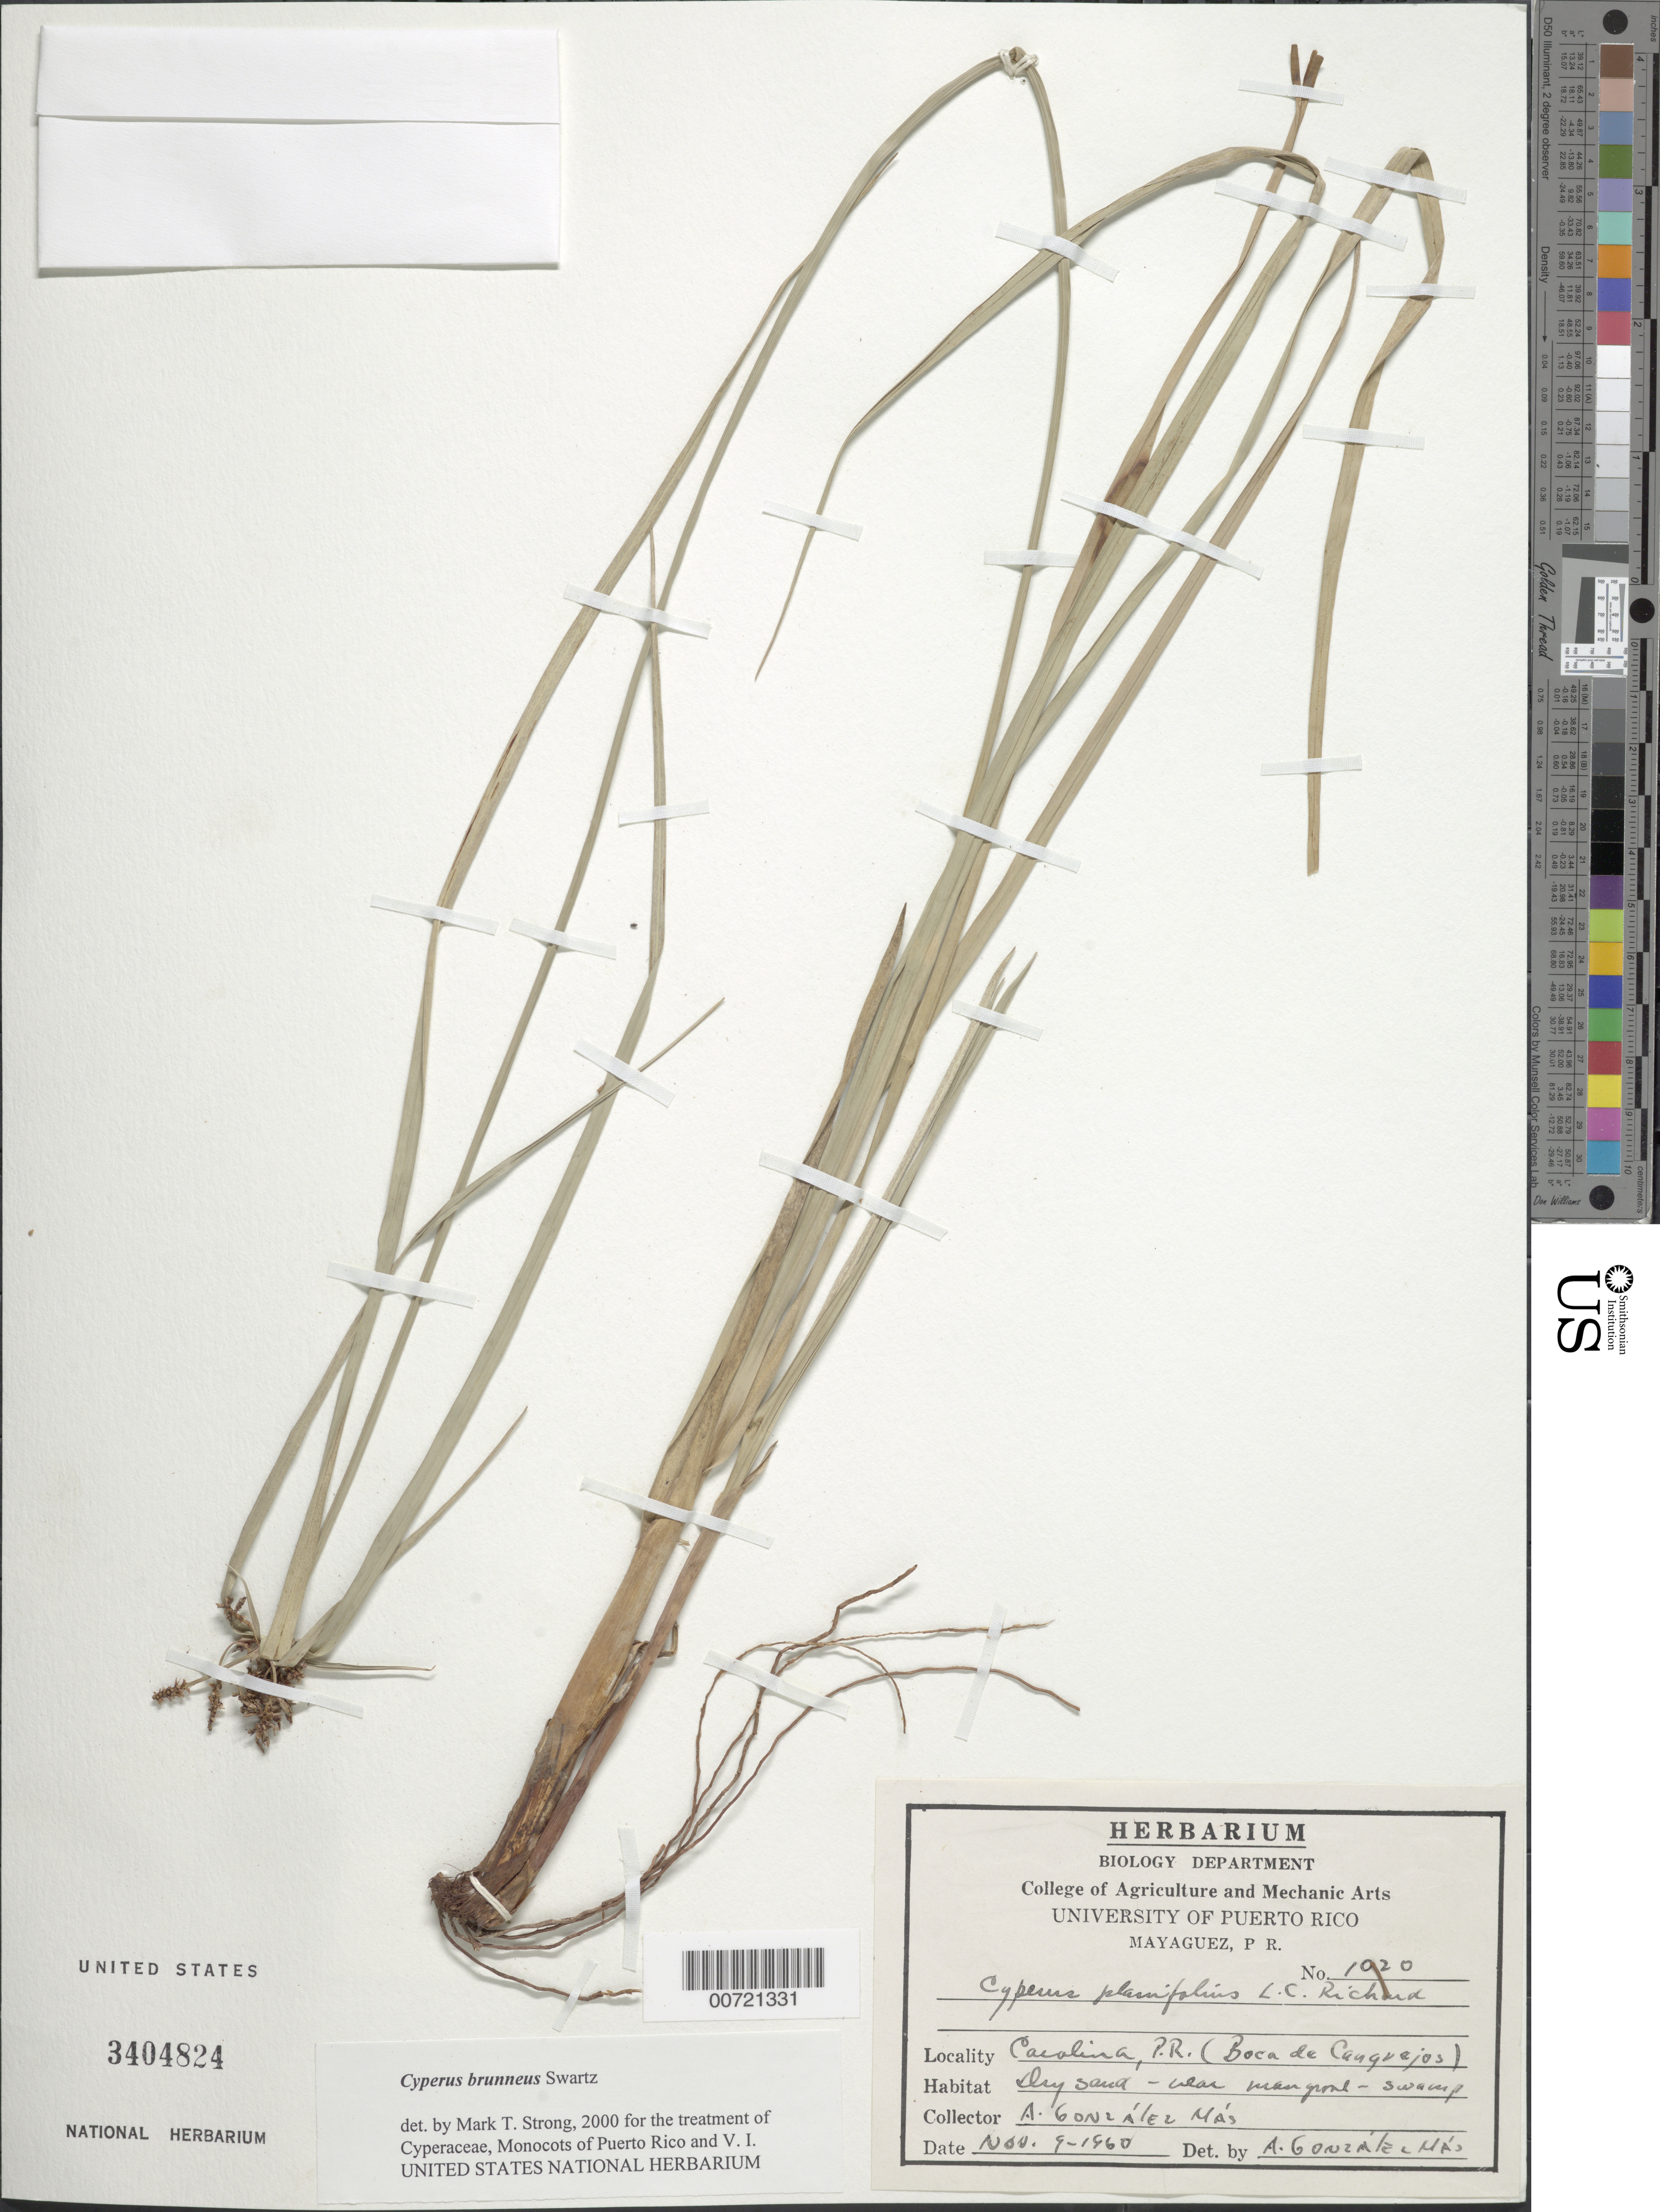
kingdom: Plantae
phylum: Tracheophyta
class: Liliopsida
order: Poales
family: Cyperaceae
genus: Cyperus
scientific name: Cyperus brunneus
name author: Sw.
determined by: Strong, M. T., (US), Smithsonian Institution - National Museum of Natural History (UNITED STATES)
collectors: A. González Más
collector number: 1020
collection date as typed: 09 Nov 1960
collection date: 1960-11-09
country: Puerto Rico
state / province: Carolina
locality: Carolina: Boca de Cangrejos.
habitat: Near mangrove swamp.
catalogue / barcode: US 3404824